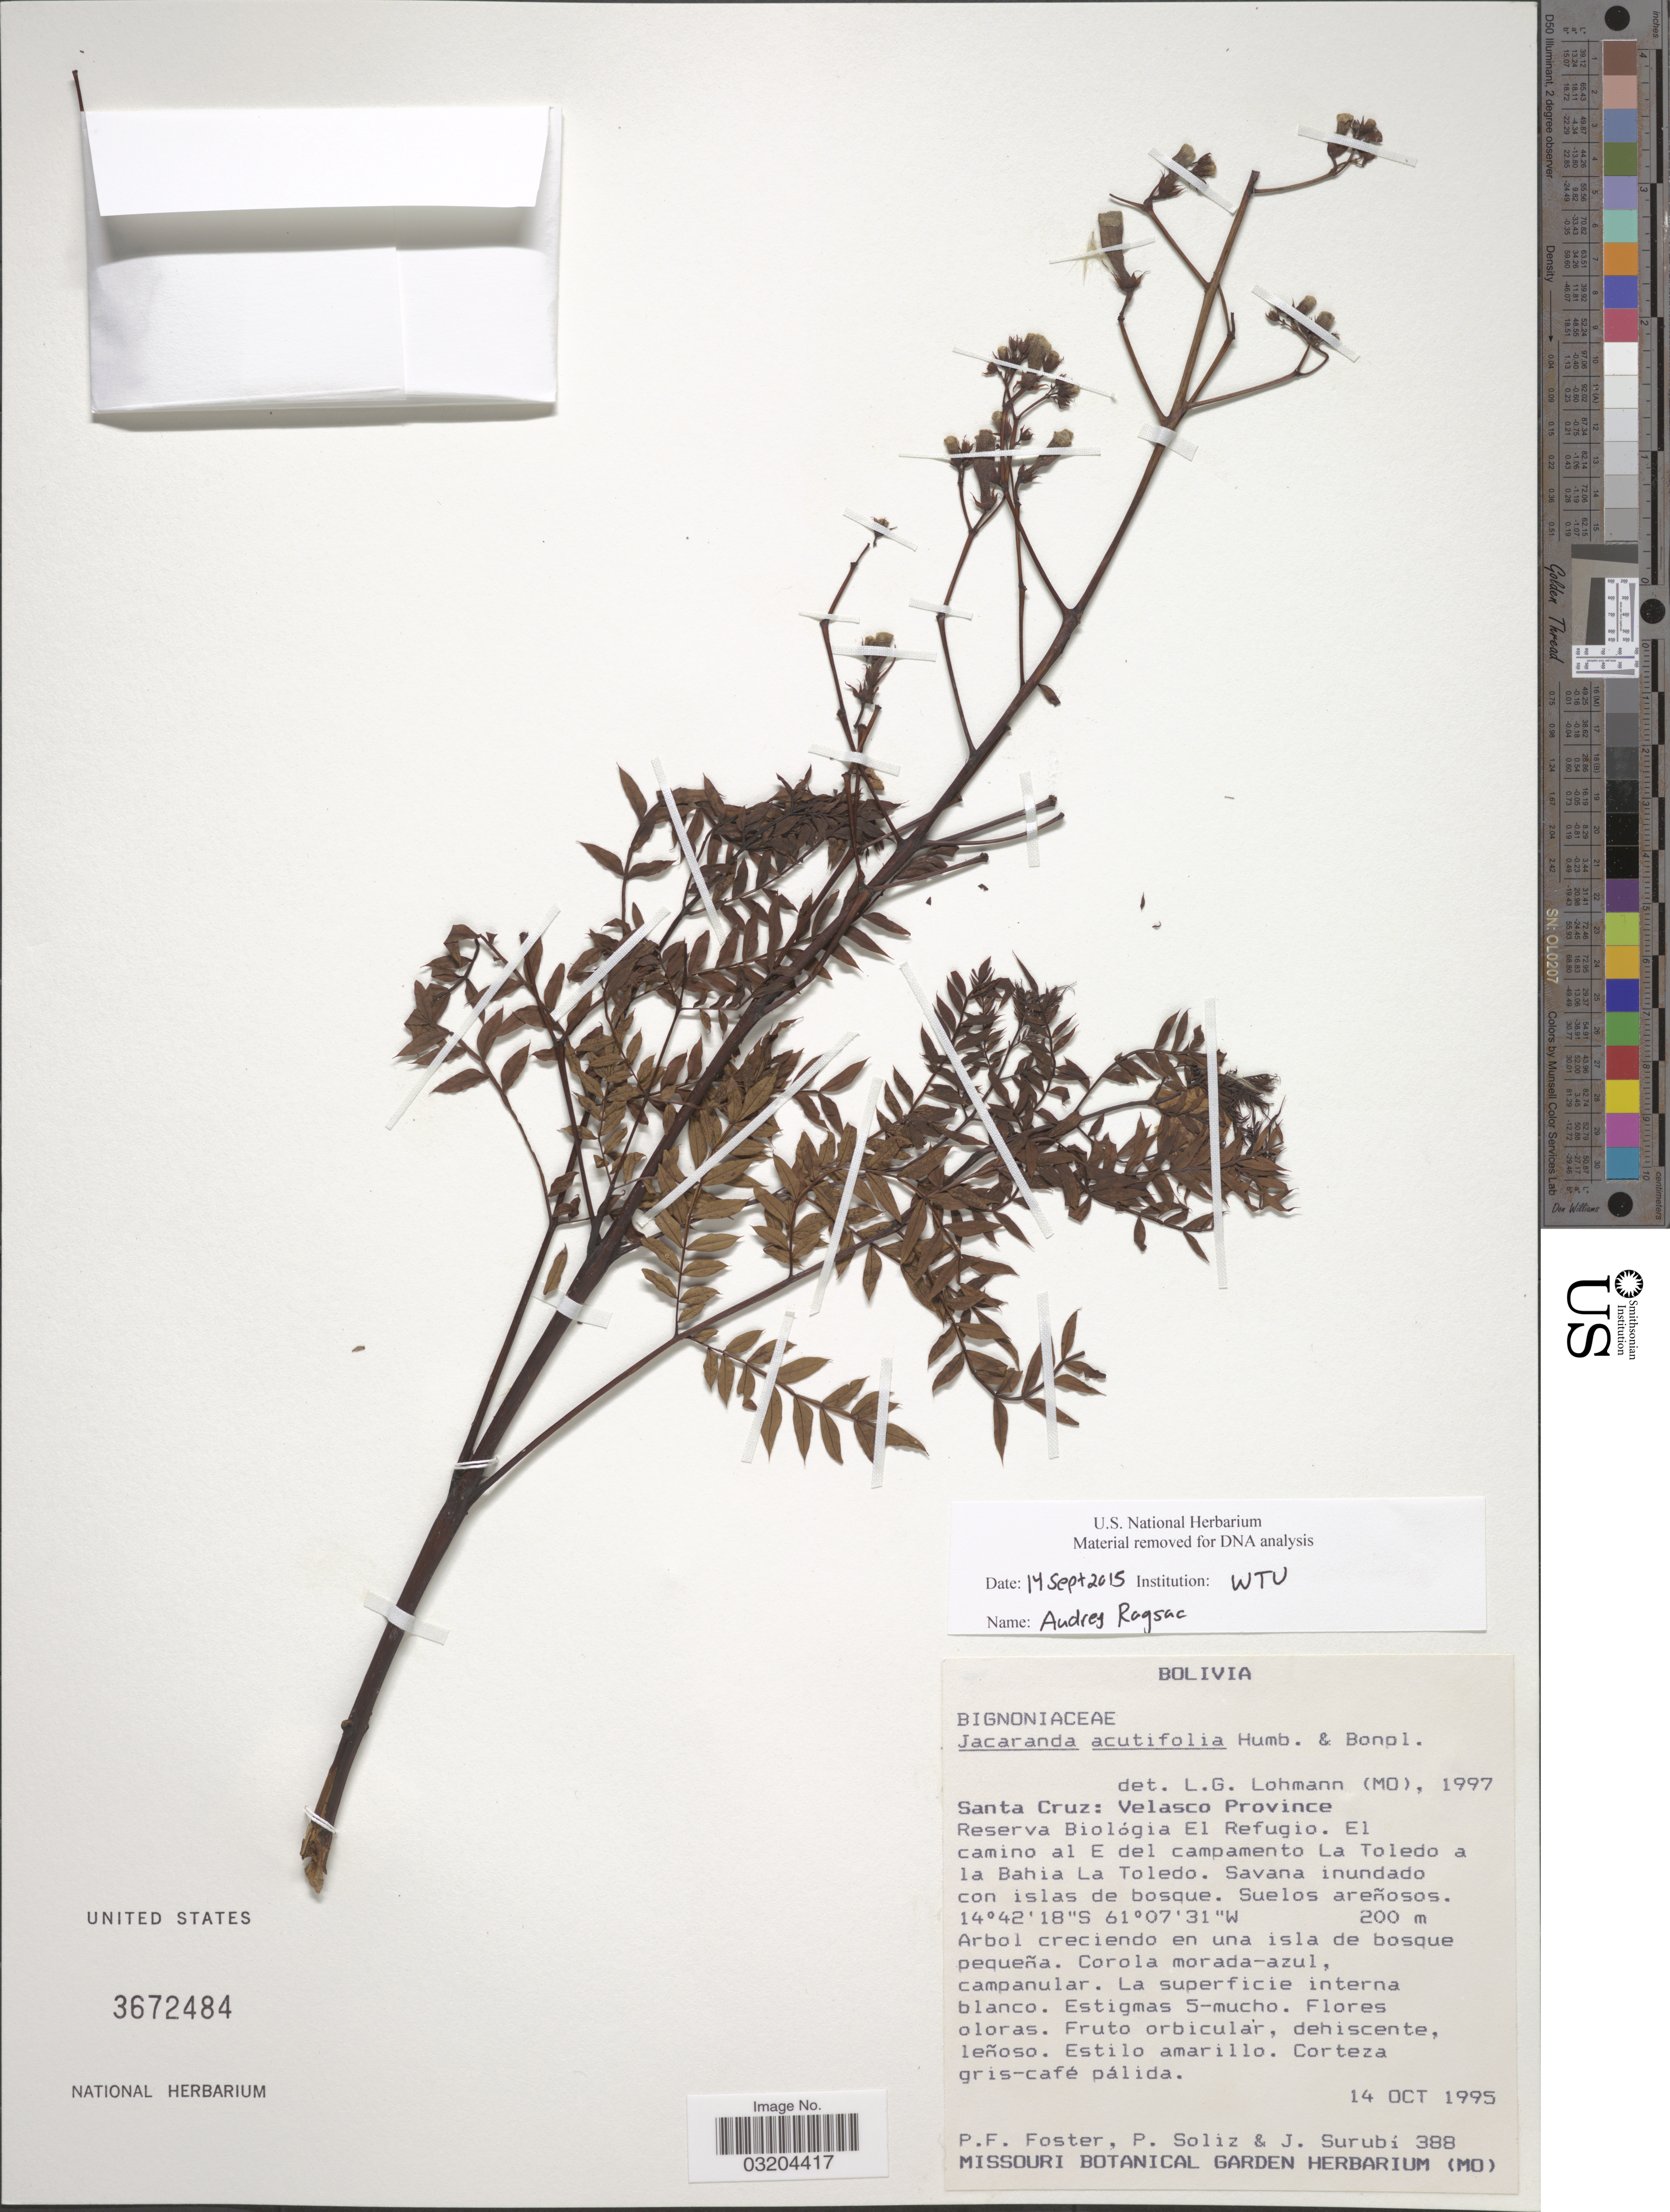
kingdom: Plantae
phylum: Tracheophyta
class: Magnoliopsida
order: Lamiales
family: Bignoniaceae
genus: Jacaranda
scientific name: Jacaranda acutifolia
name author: Bonpl.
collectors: P. Foster, P. Soliz & J. Surubí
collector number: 388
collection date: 1995-10-14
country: Bolivia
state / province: Santa Cruz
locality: Velasco Province. Reserva Biológia El Refugio. El camino al E del campamento La Toledo a la Bahia La Toledo.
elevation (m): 200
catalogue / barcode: US 3672484